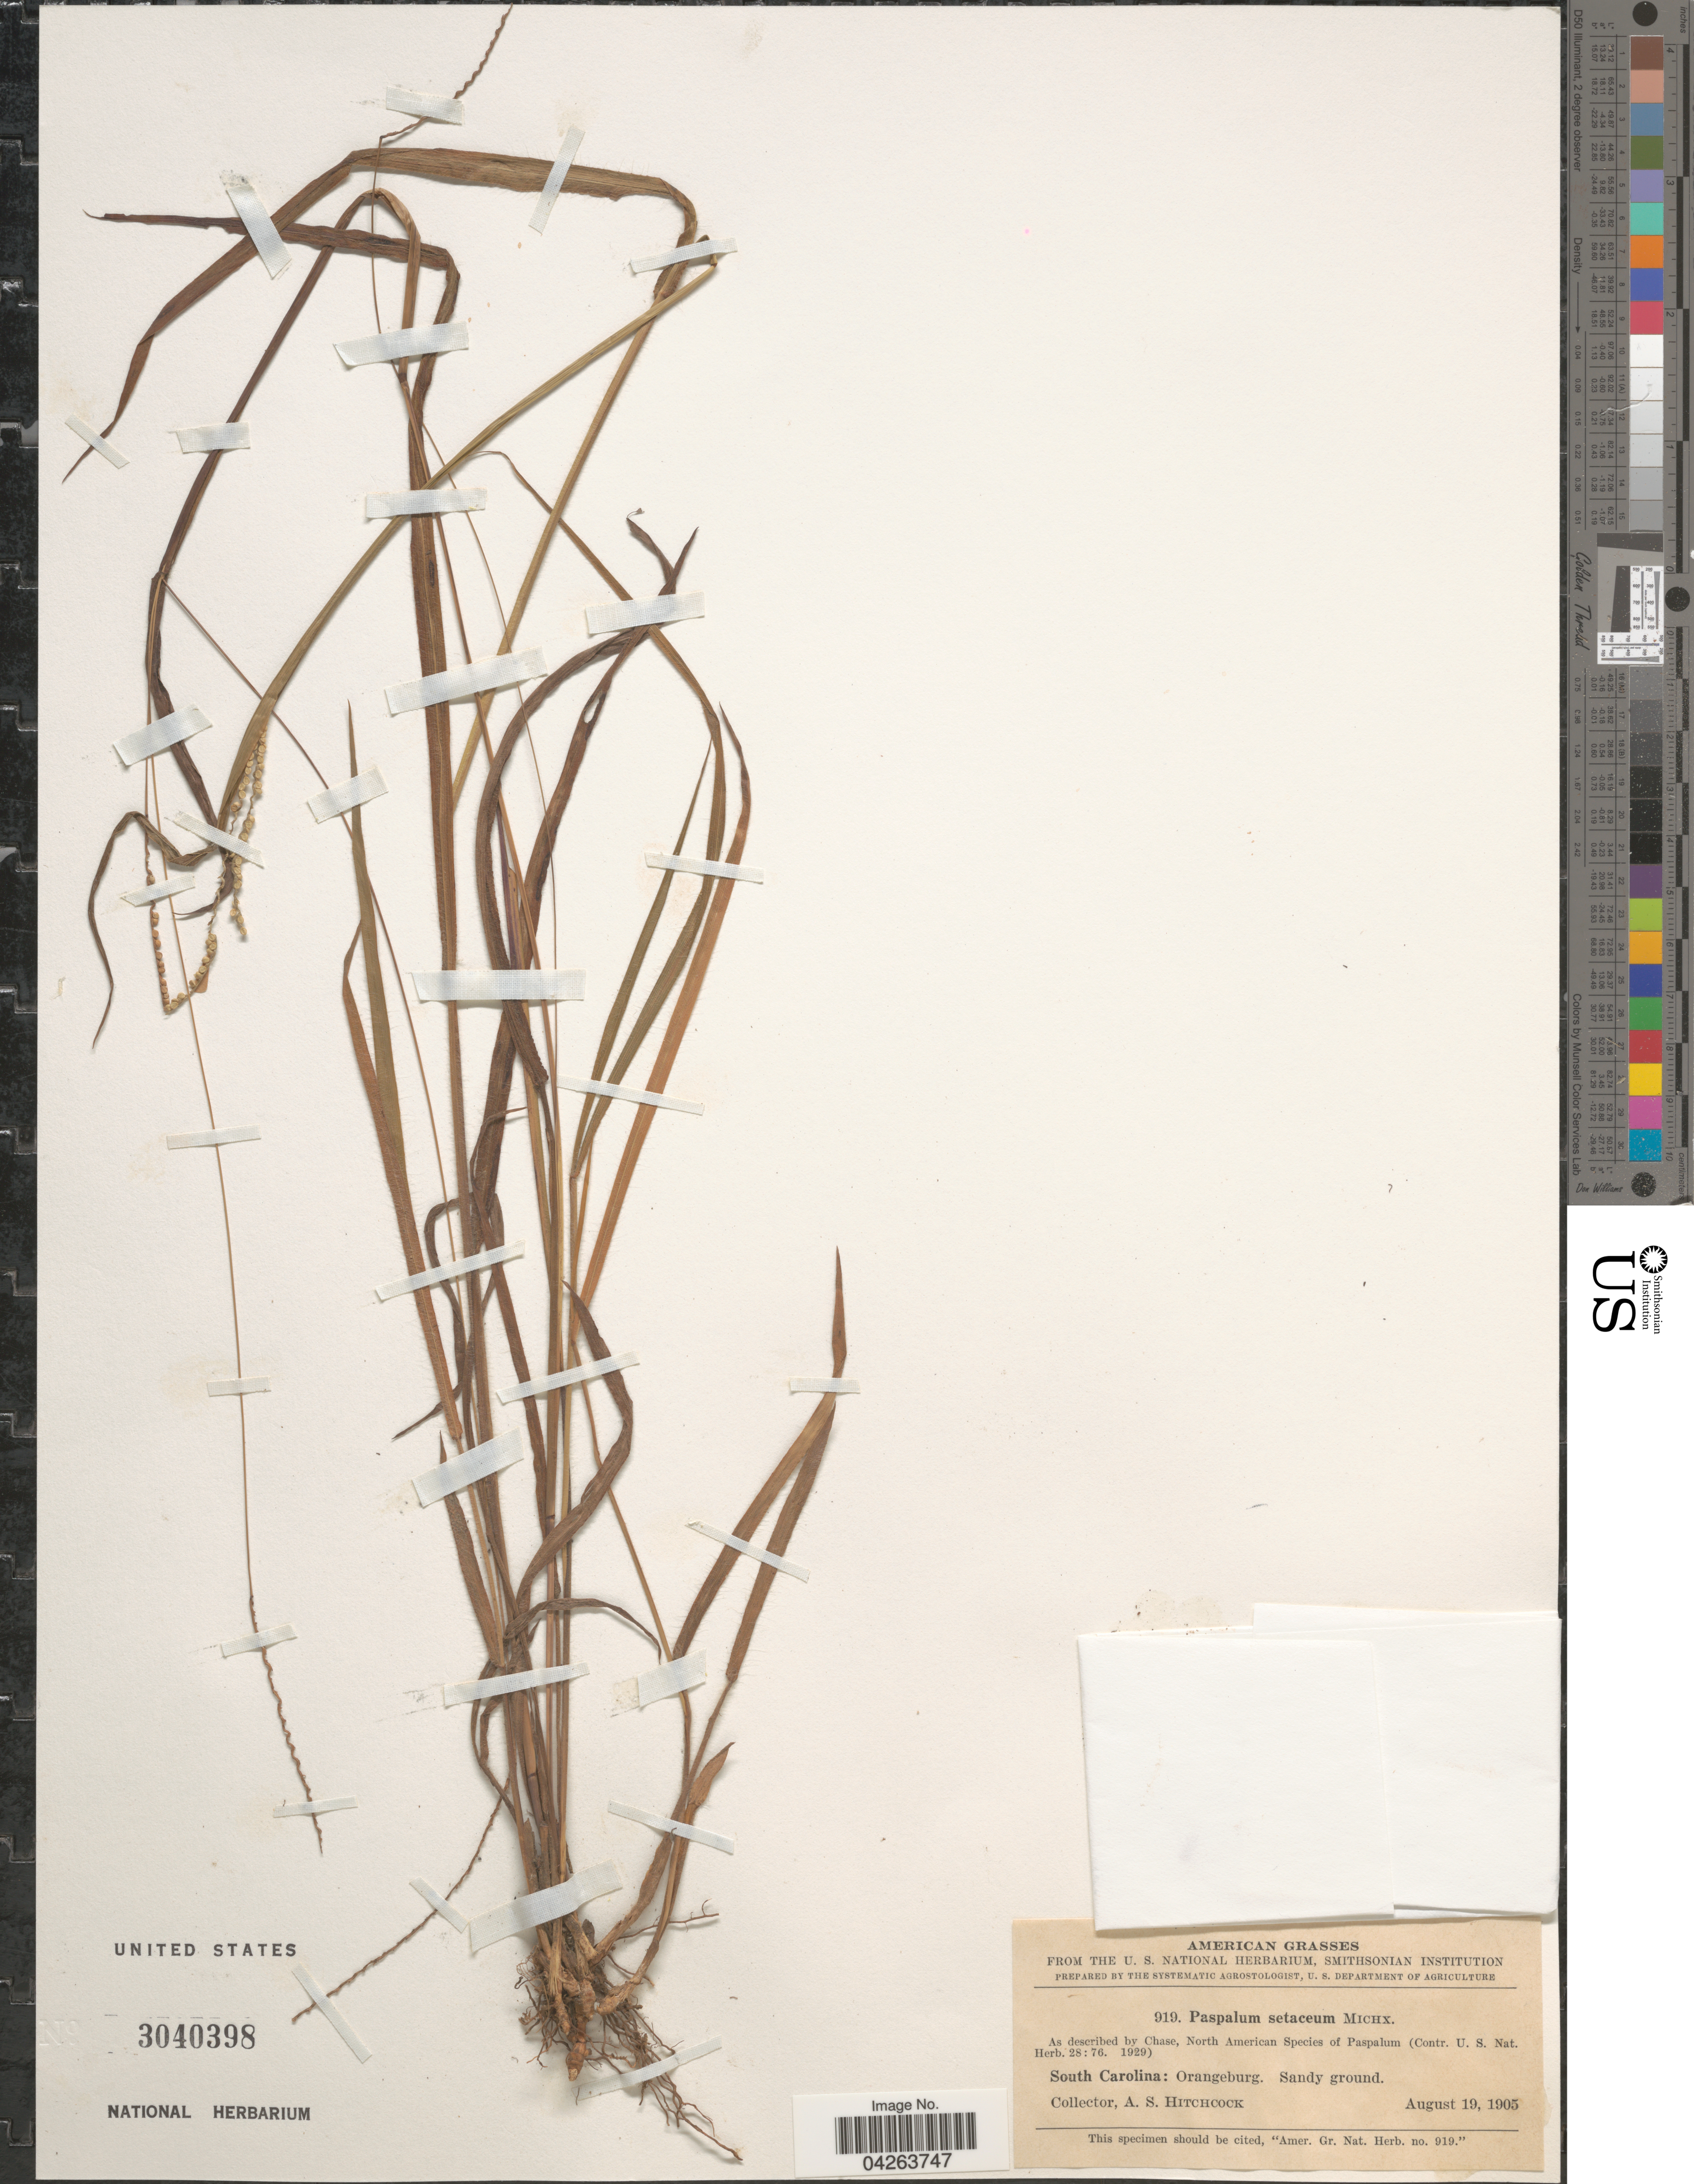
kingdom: Plantae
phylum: Tracheophyta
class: Liliopsida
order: Poales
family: Poaceae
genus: Paspalum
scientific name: Paspalum setaceum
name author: Michx.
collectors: A. S. Hitchcock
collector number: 919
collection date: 1905-08-19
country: United States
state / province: South Carolina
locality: Orangeburg.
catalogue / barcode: US 3040398